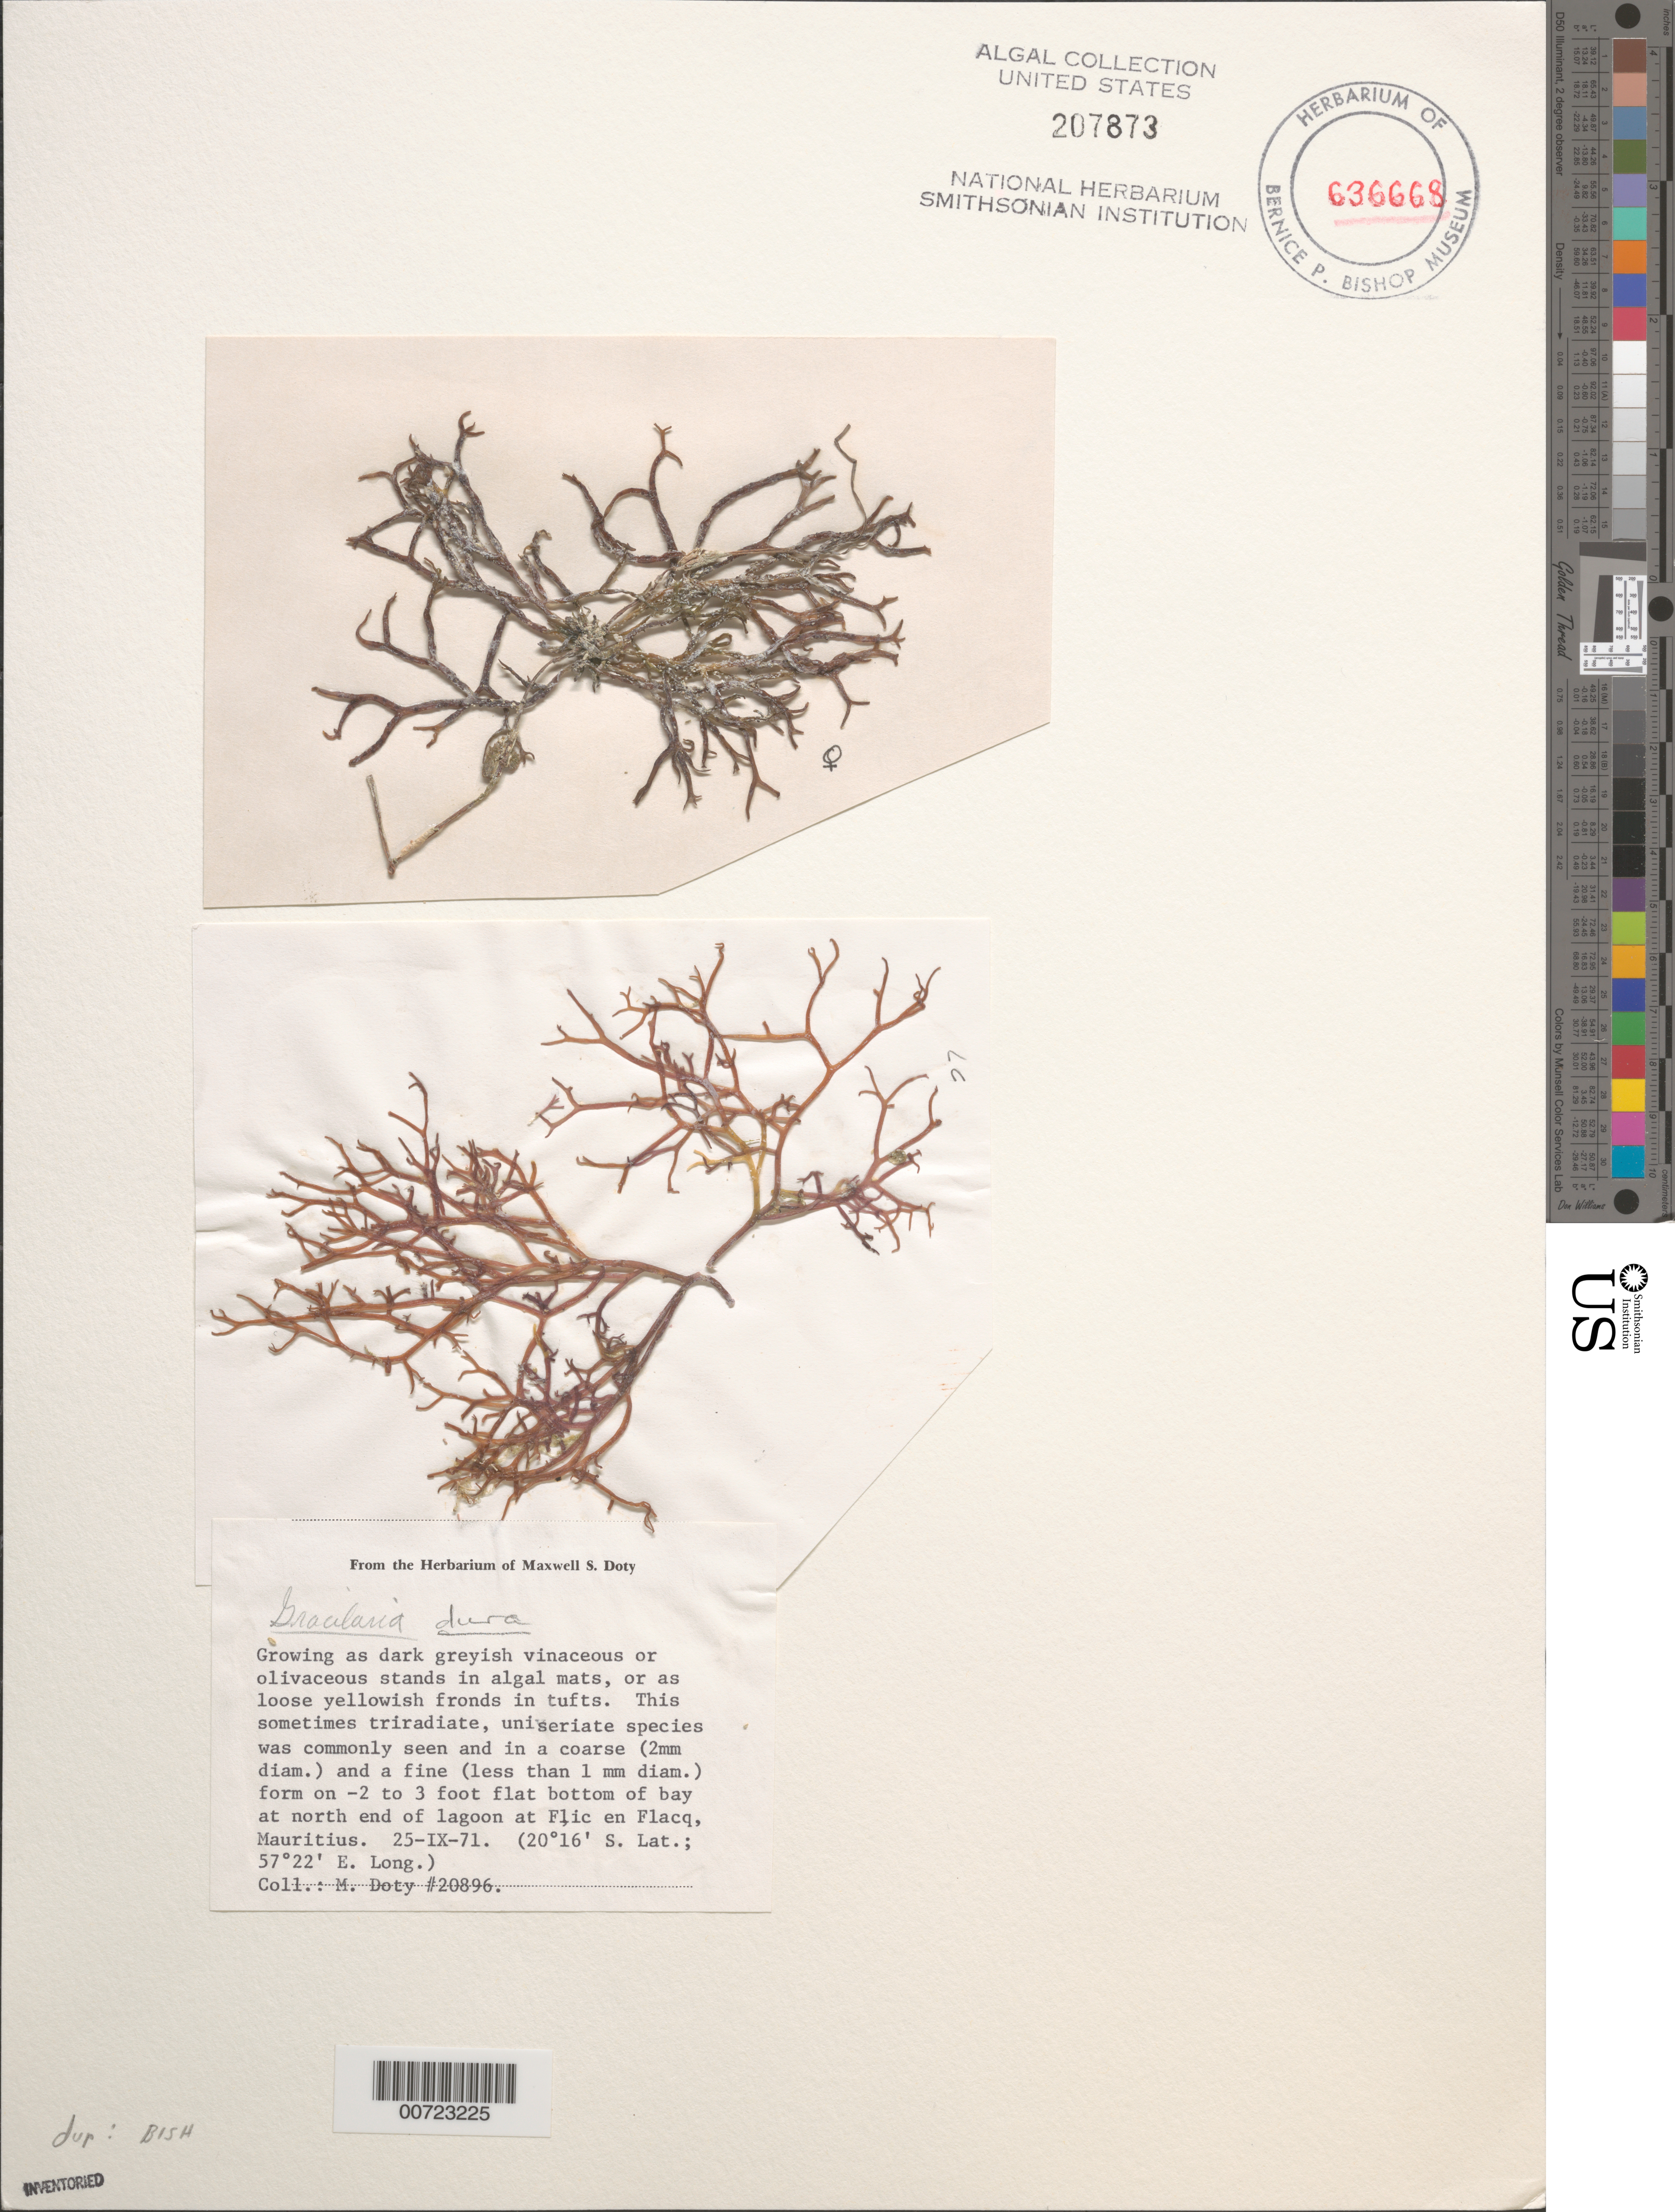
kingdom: Plantae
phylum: Rhodophyta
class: Florideophyceae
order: Gracilariales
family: Gracilariaceae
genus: Gracilaria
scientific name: Gracilaria dura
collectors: M. S. Doty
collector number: MSD 20896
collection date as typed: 25 Sep 1971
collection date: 1971-09-25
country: Mauritius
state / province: Black River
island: Mauritius Island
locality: Flic-en-Flacq, bay at north end of lagoon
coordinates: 20 16' S. Lat., 57 22' E. Long.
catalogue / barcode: US 207873